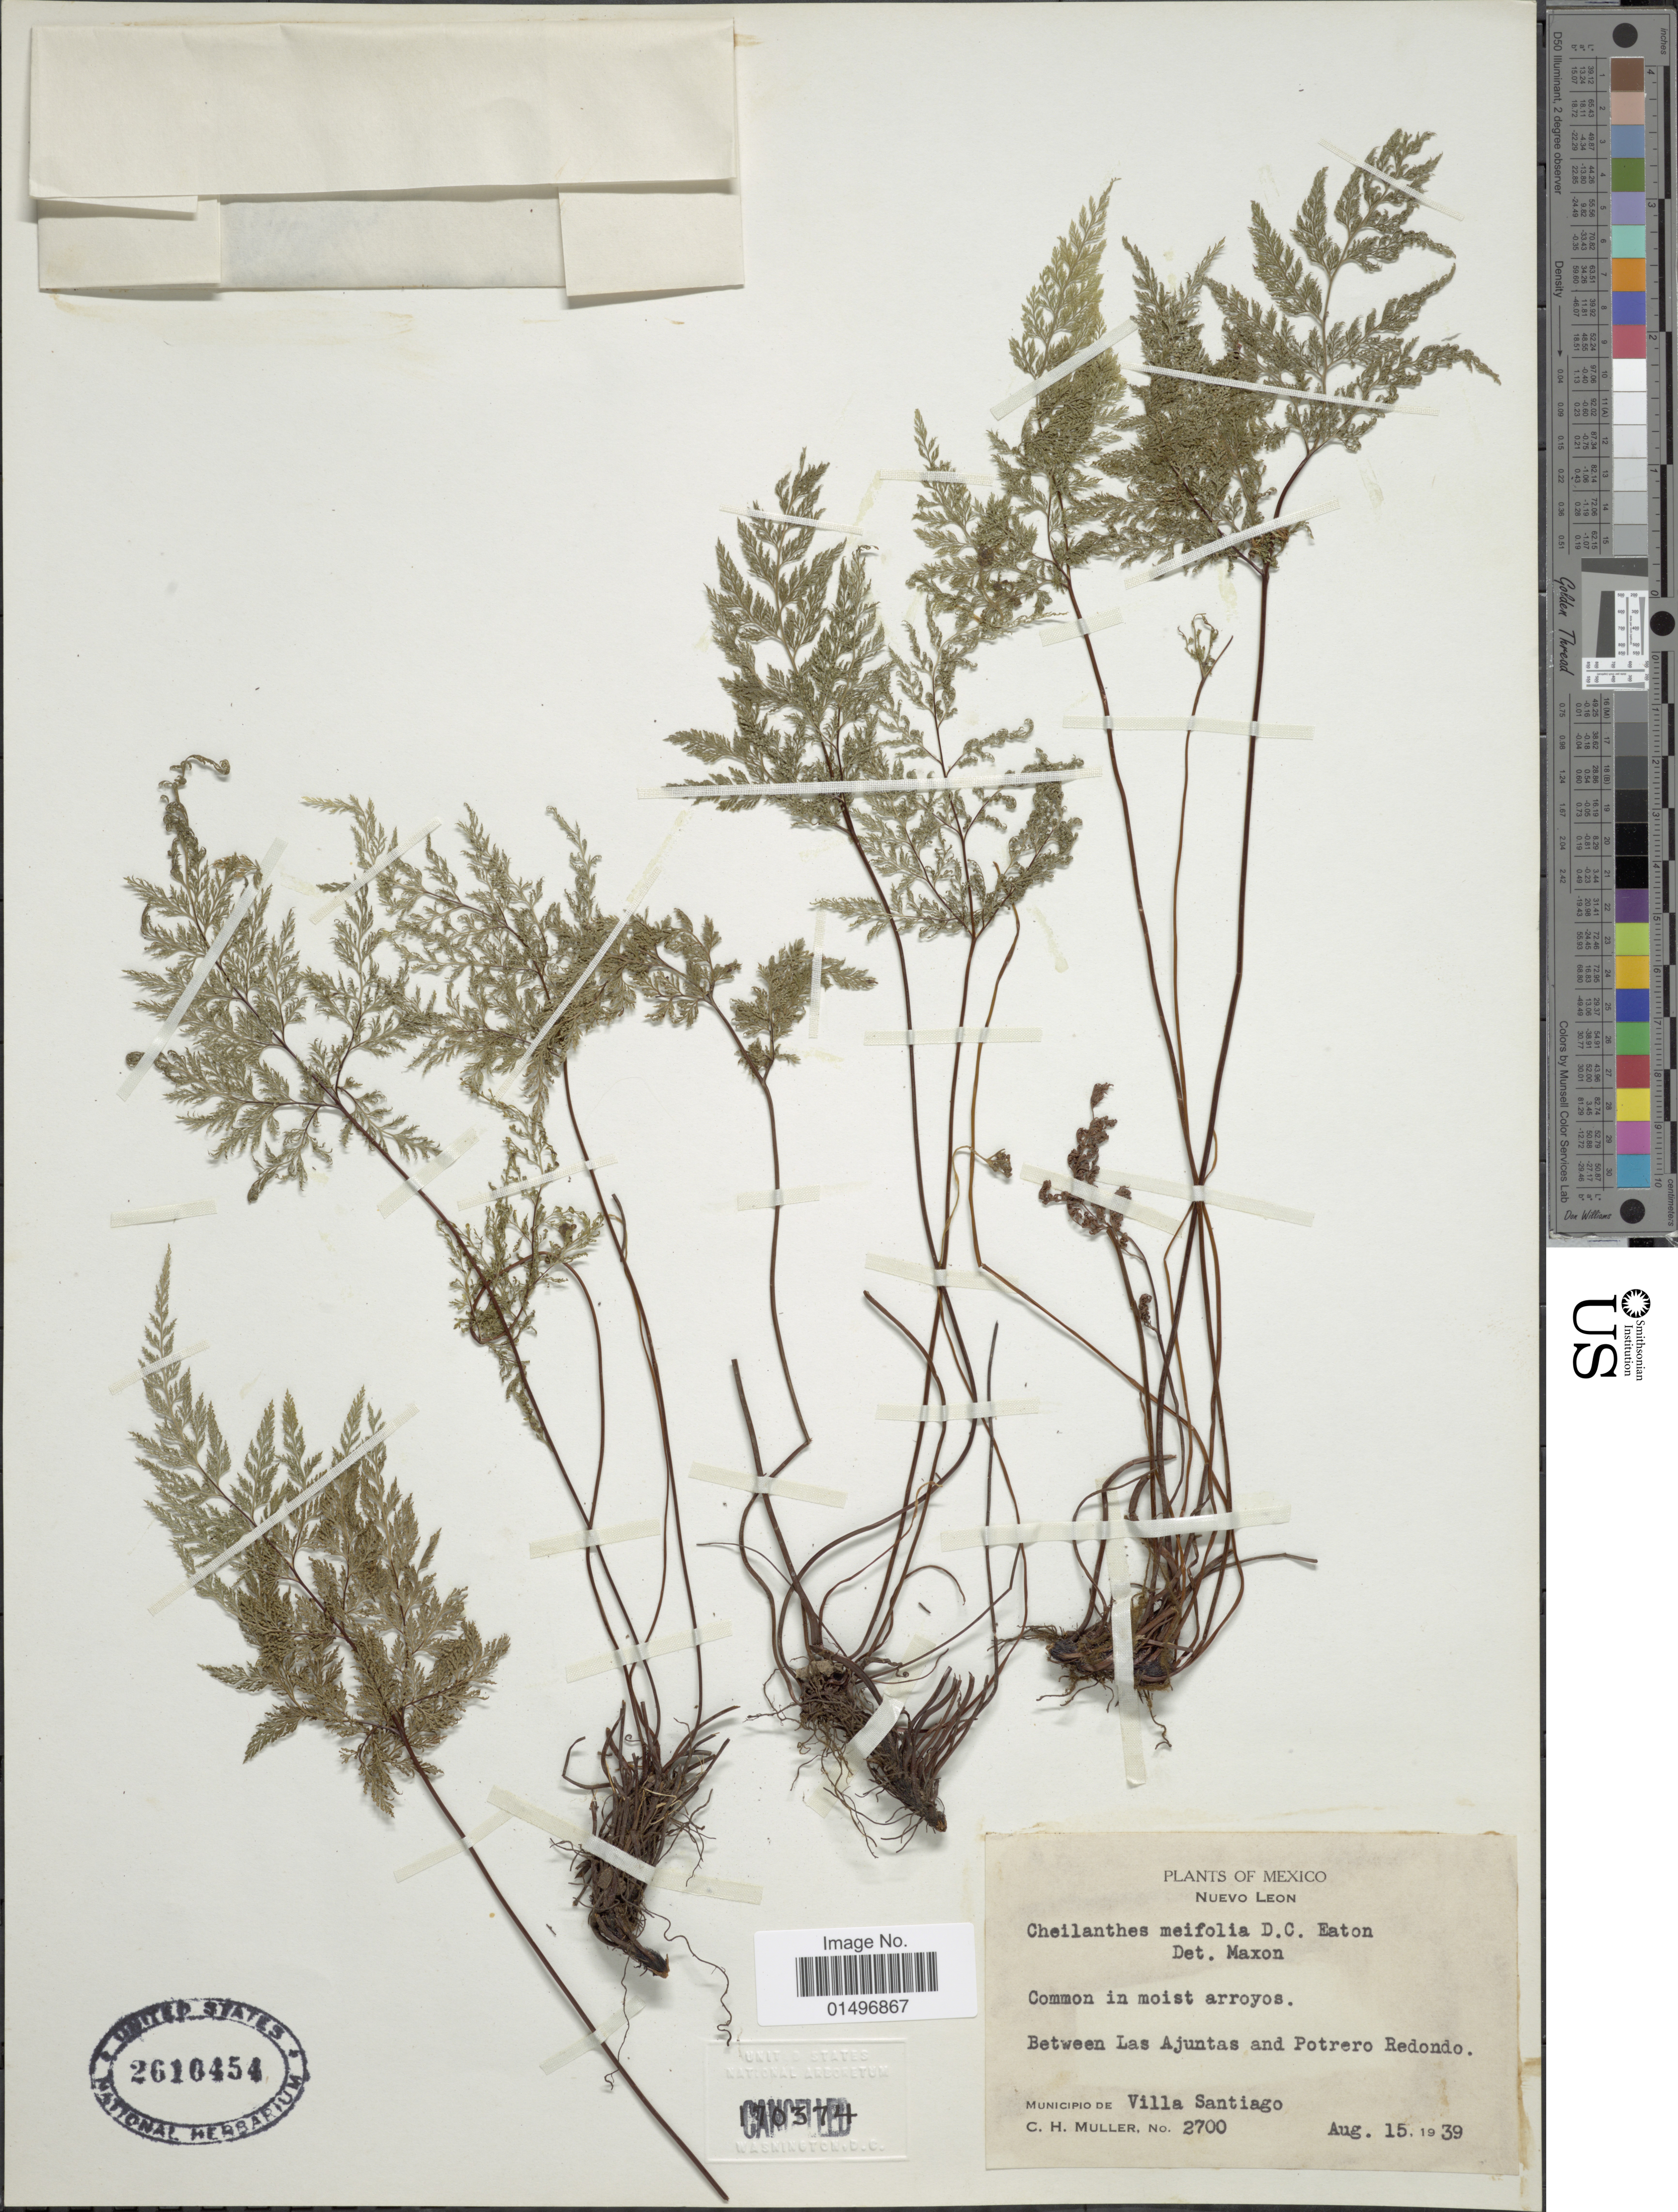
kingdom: Plantae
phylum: Tracheophyta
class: Polypodiopsida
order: Polypodiales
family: Pteridaceae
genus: Aspidotis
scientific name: Aspidotis meifolia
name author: (D.C. Eaton) Pic. Serm.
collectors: C. H. Müller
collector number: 2700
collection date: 1939-08-15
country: Mexico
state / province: Nuevo León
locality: Mexico, Nuevo Leon, between Las Anjuntas and Potrero Redondo, Municipio de Villa Santiago.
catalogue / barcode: US 2610454